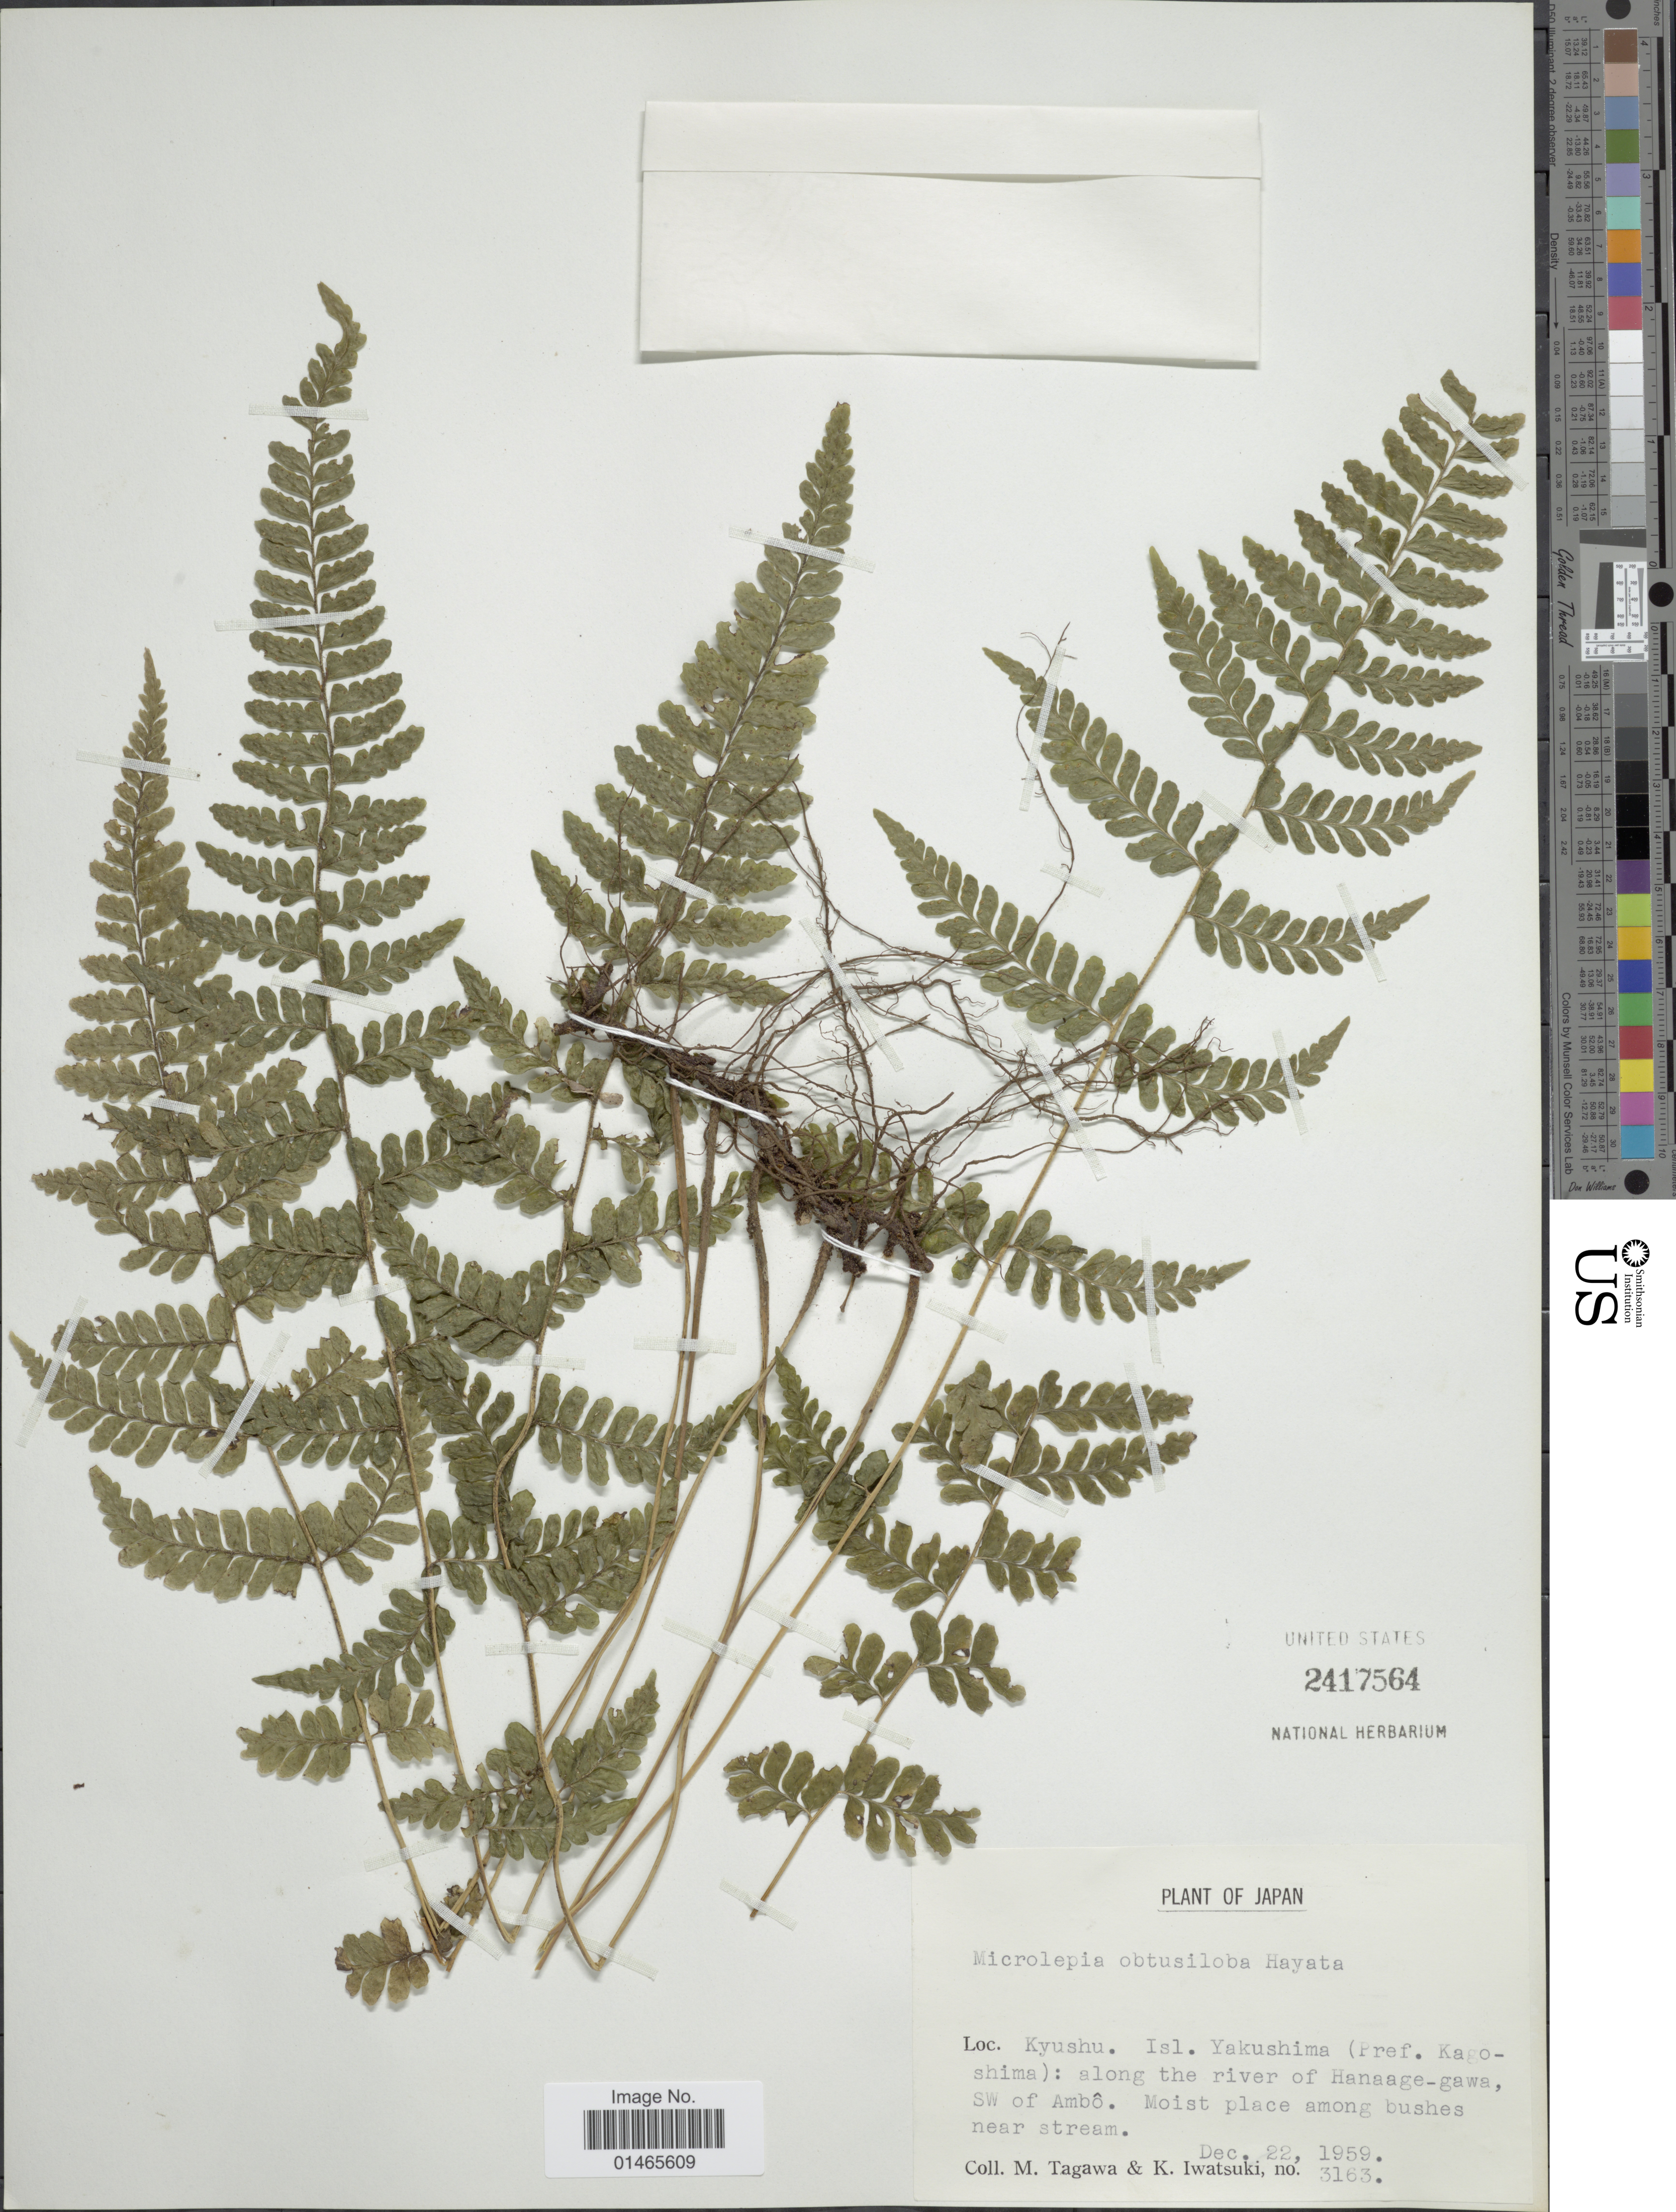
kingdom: Plantae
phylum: Tracheophyta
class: Polypodiopsida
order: Polypodiales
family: Dennstaedtiaceae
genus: Microlepia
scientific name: Microlepia obtusiloba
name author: Hayata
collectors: M. Tagawa & K. Iwatsuki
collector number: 3163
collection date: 1959-12-22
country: Japan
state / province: Kagosima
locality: Kyushu. Isl., Yakushima; along the river of Hanaage-gawa SW of Ambô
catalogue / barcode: US 2417564